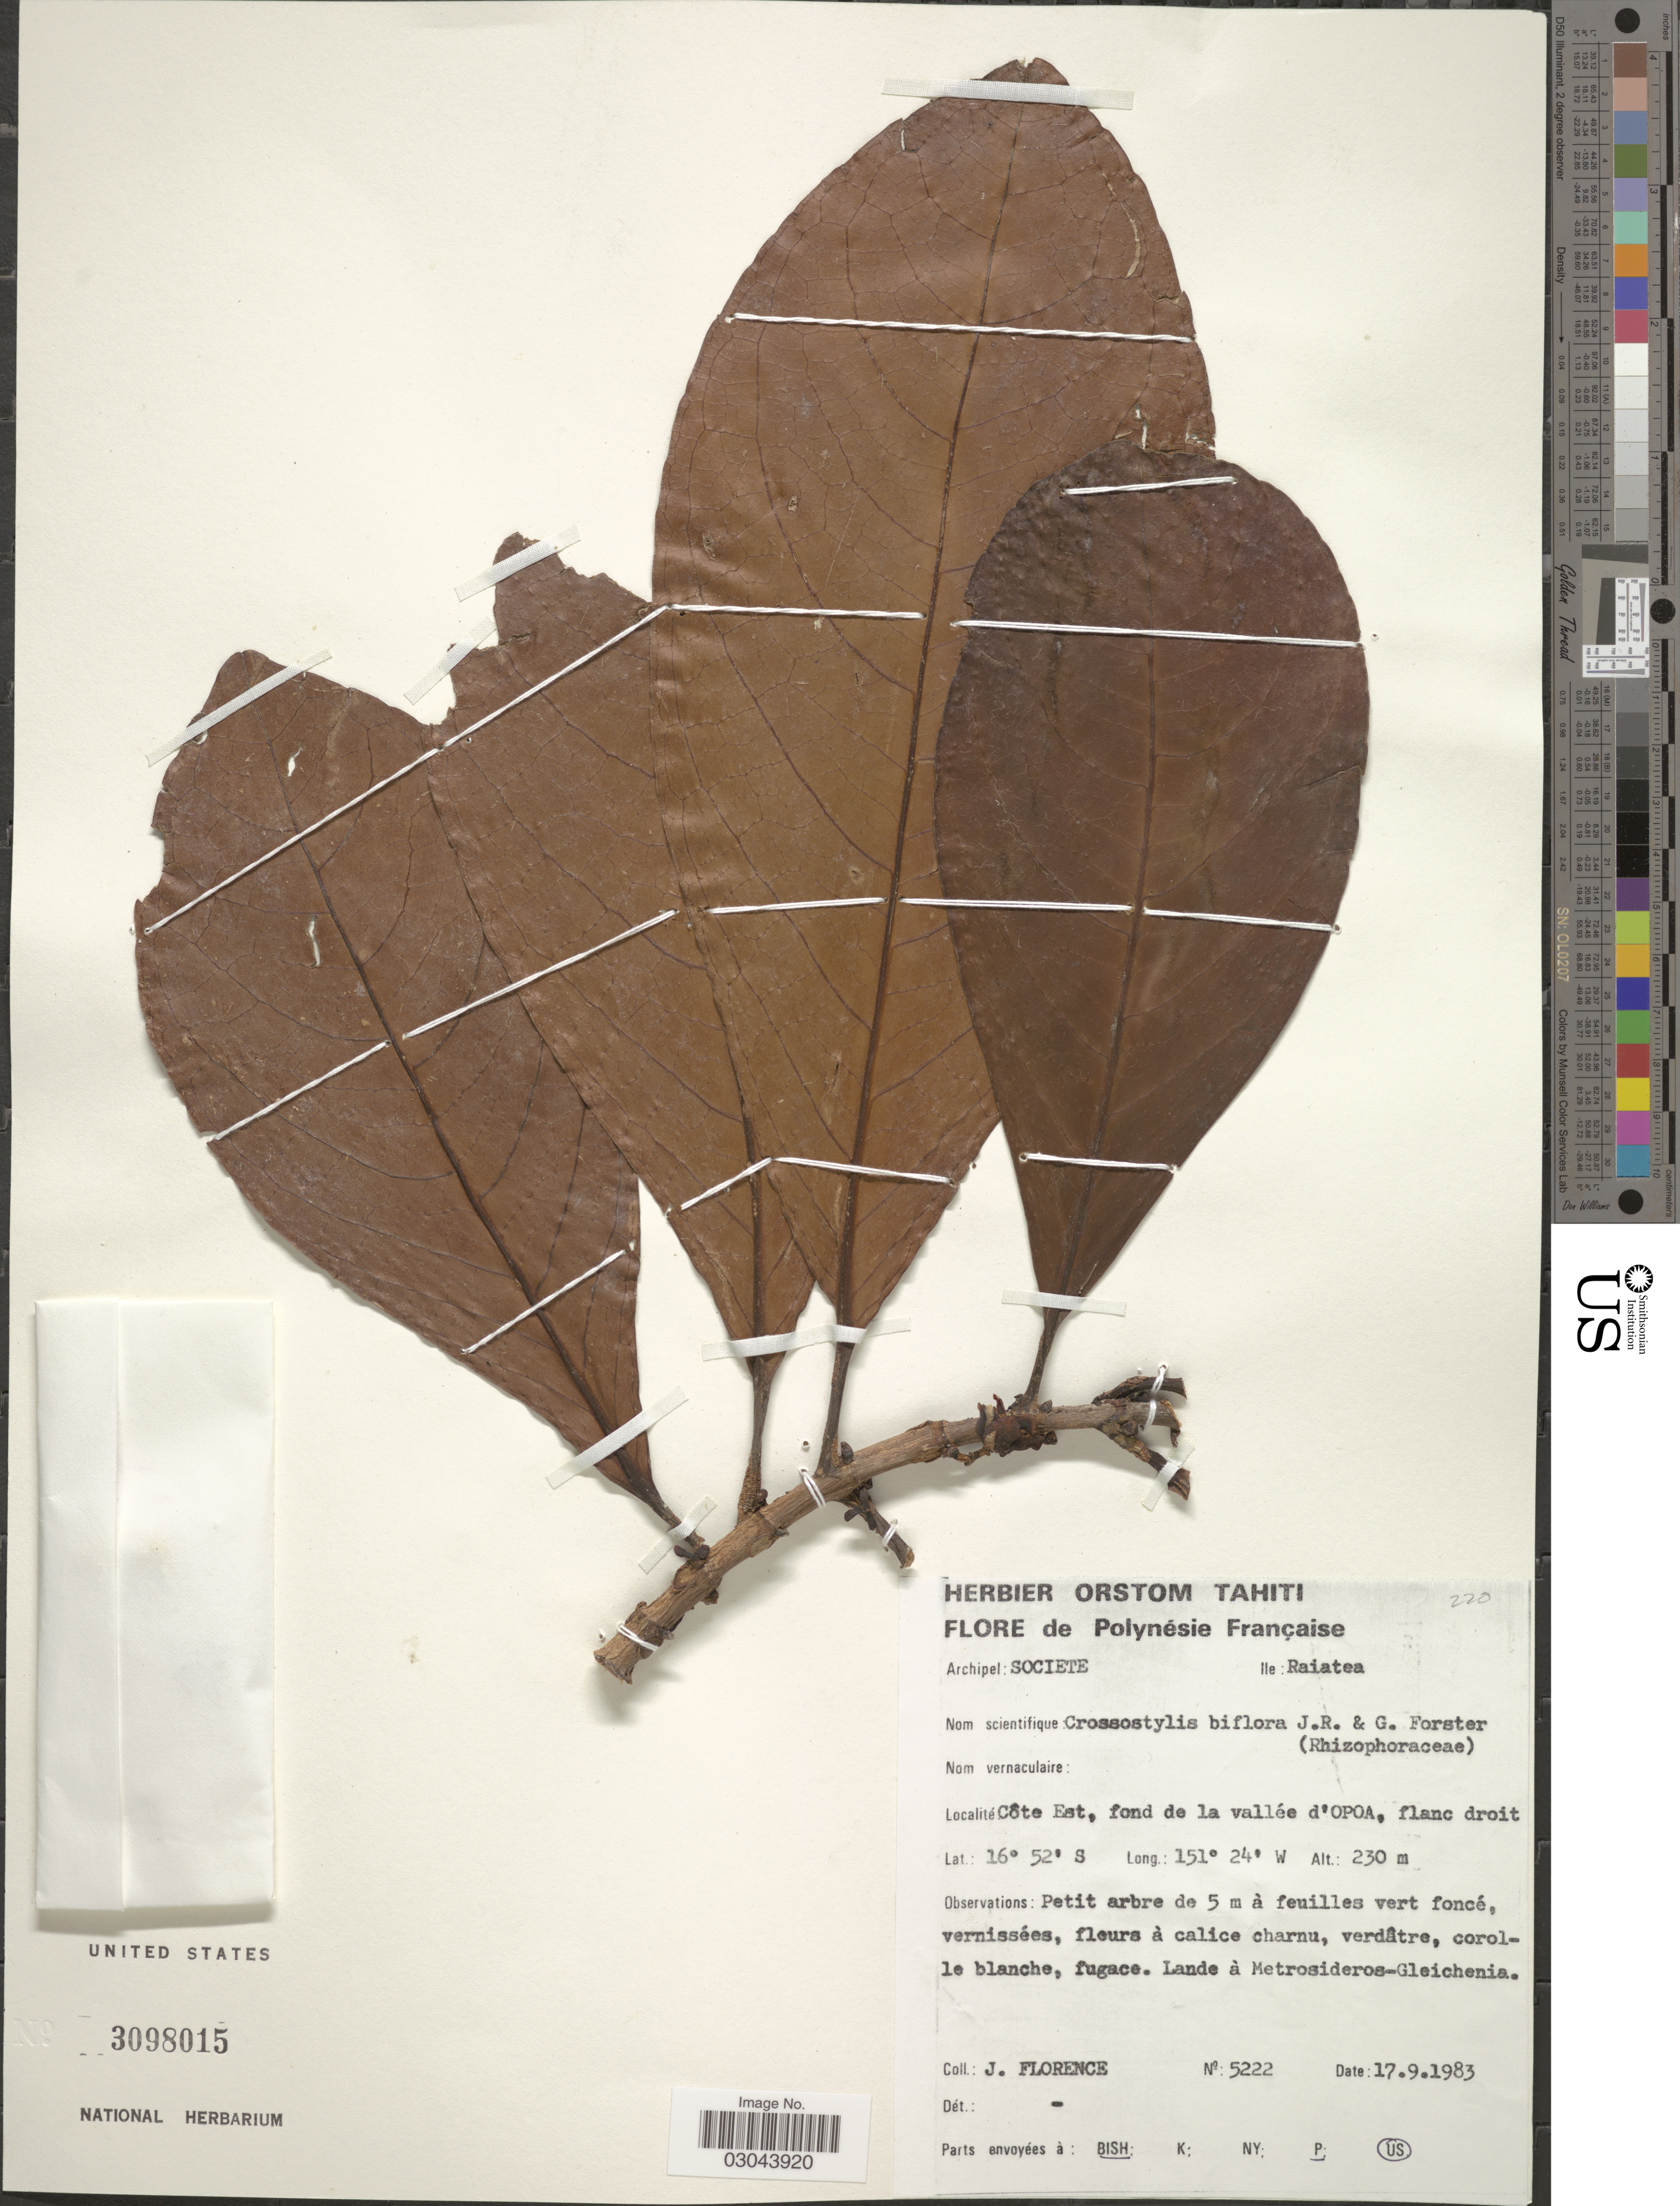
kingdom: Plantae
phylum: Tracheophyta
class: Magnoliopsida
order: Malpighiales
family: Rhizophoraceae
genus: Crossostylis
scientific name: Crossostylis biflora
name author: J.R. Forst. & G. Forst.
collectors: J. Florence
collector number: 5222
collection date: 1983-09-17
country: French Polynesia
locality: Polynésie Française. Archipel: Societe. Ile: Raiatea. Côte Est, fond de la vallée d'Opoa, flanc droit.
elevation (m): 230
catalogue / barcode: US 3098015